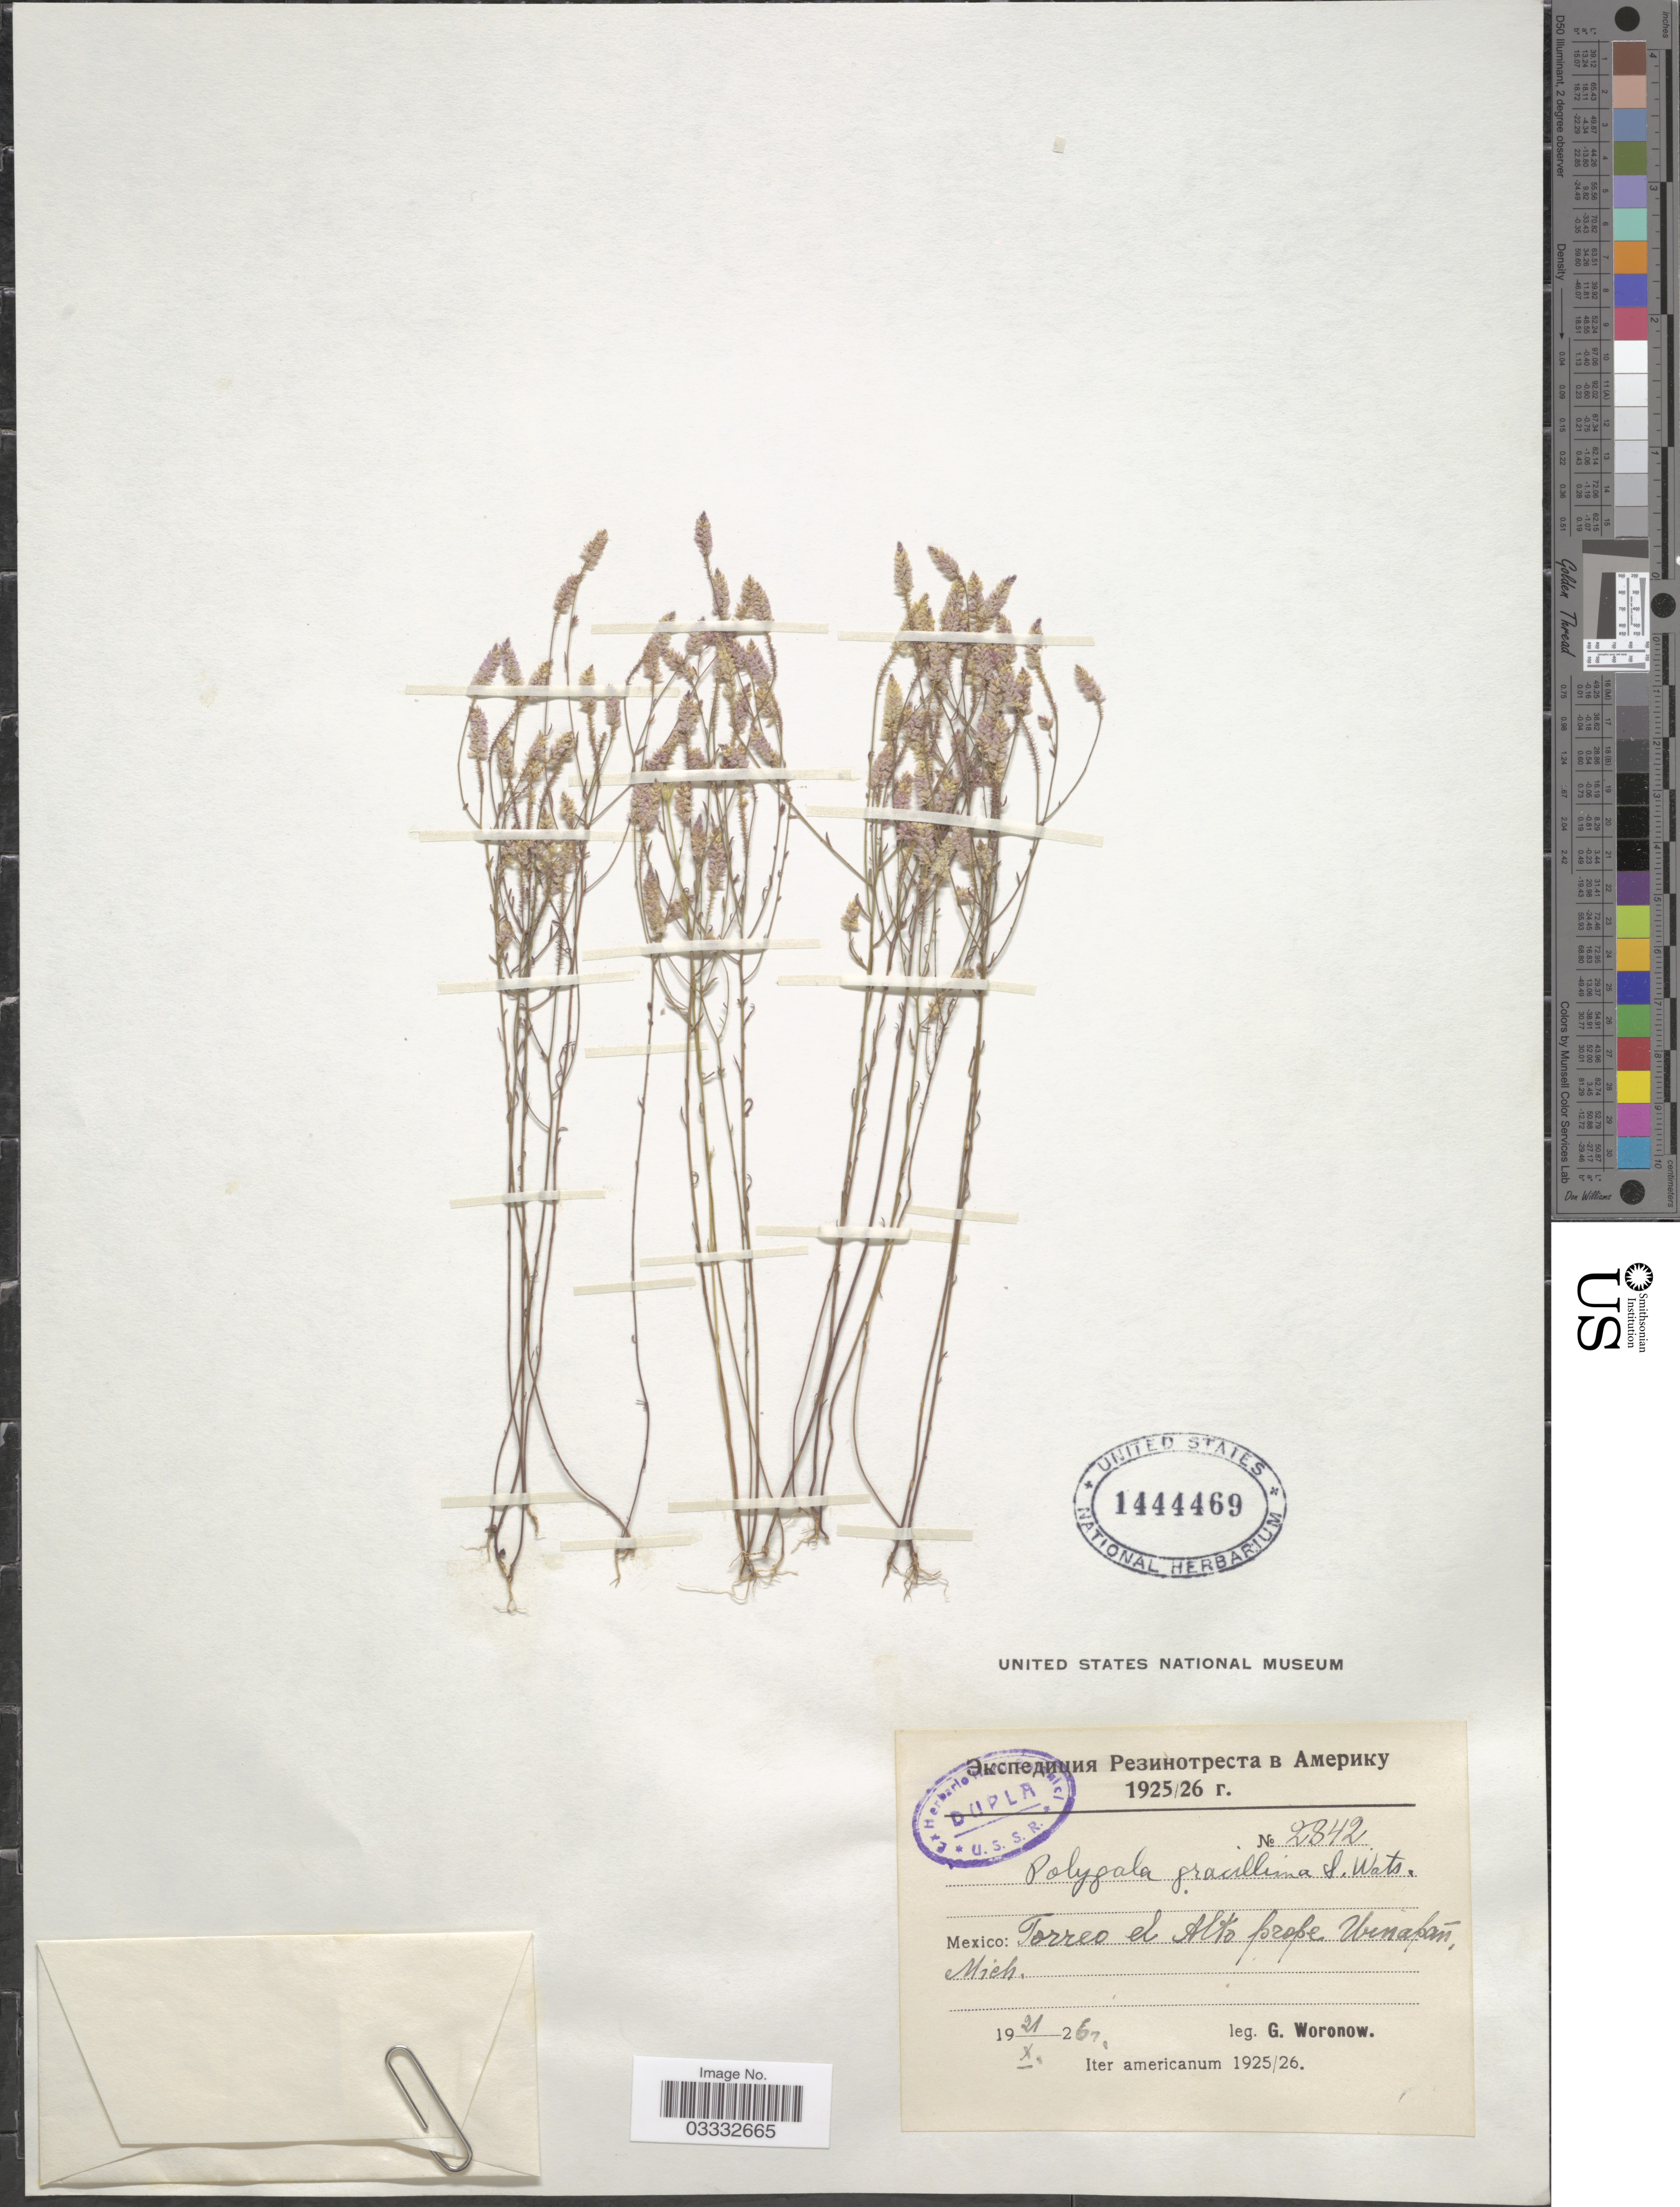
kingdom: Plantae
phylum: Tracheophyta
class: Magnoliopsida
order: Fabales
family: Polygalaceae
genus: Polygala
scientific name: Polygala gracillima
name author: S. Watson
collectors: G. Woronow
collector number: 2842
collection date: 1926-10-21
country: Mexico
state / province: Michoacán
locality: Torreo el Alto prope Uruapan.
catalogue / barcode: US 1444469